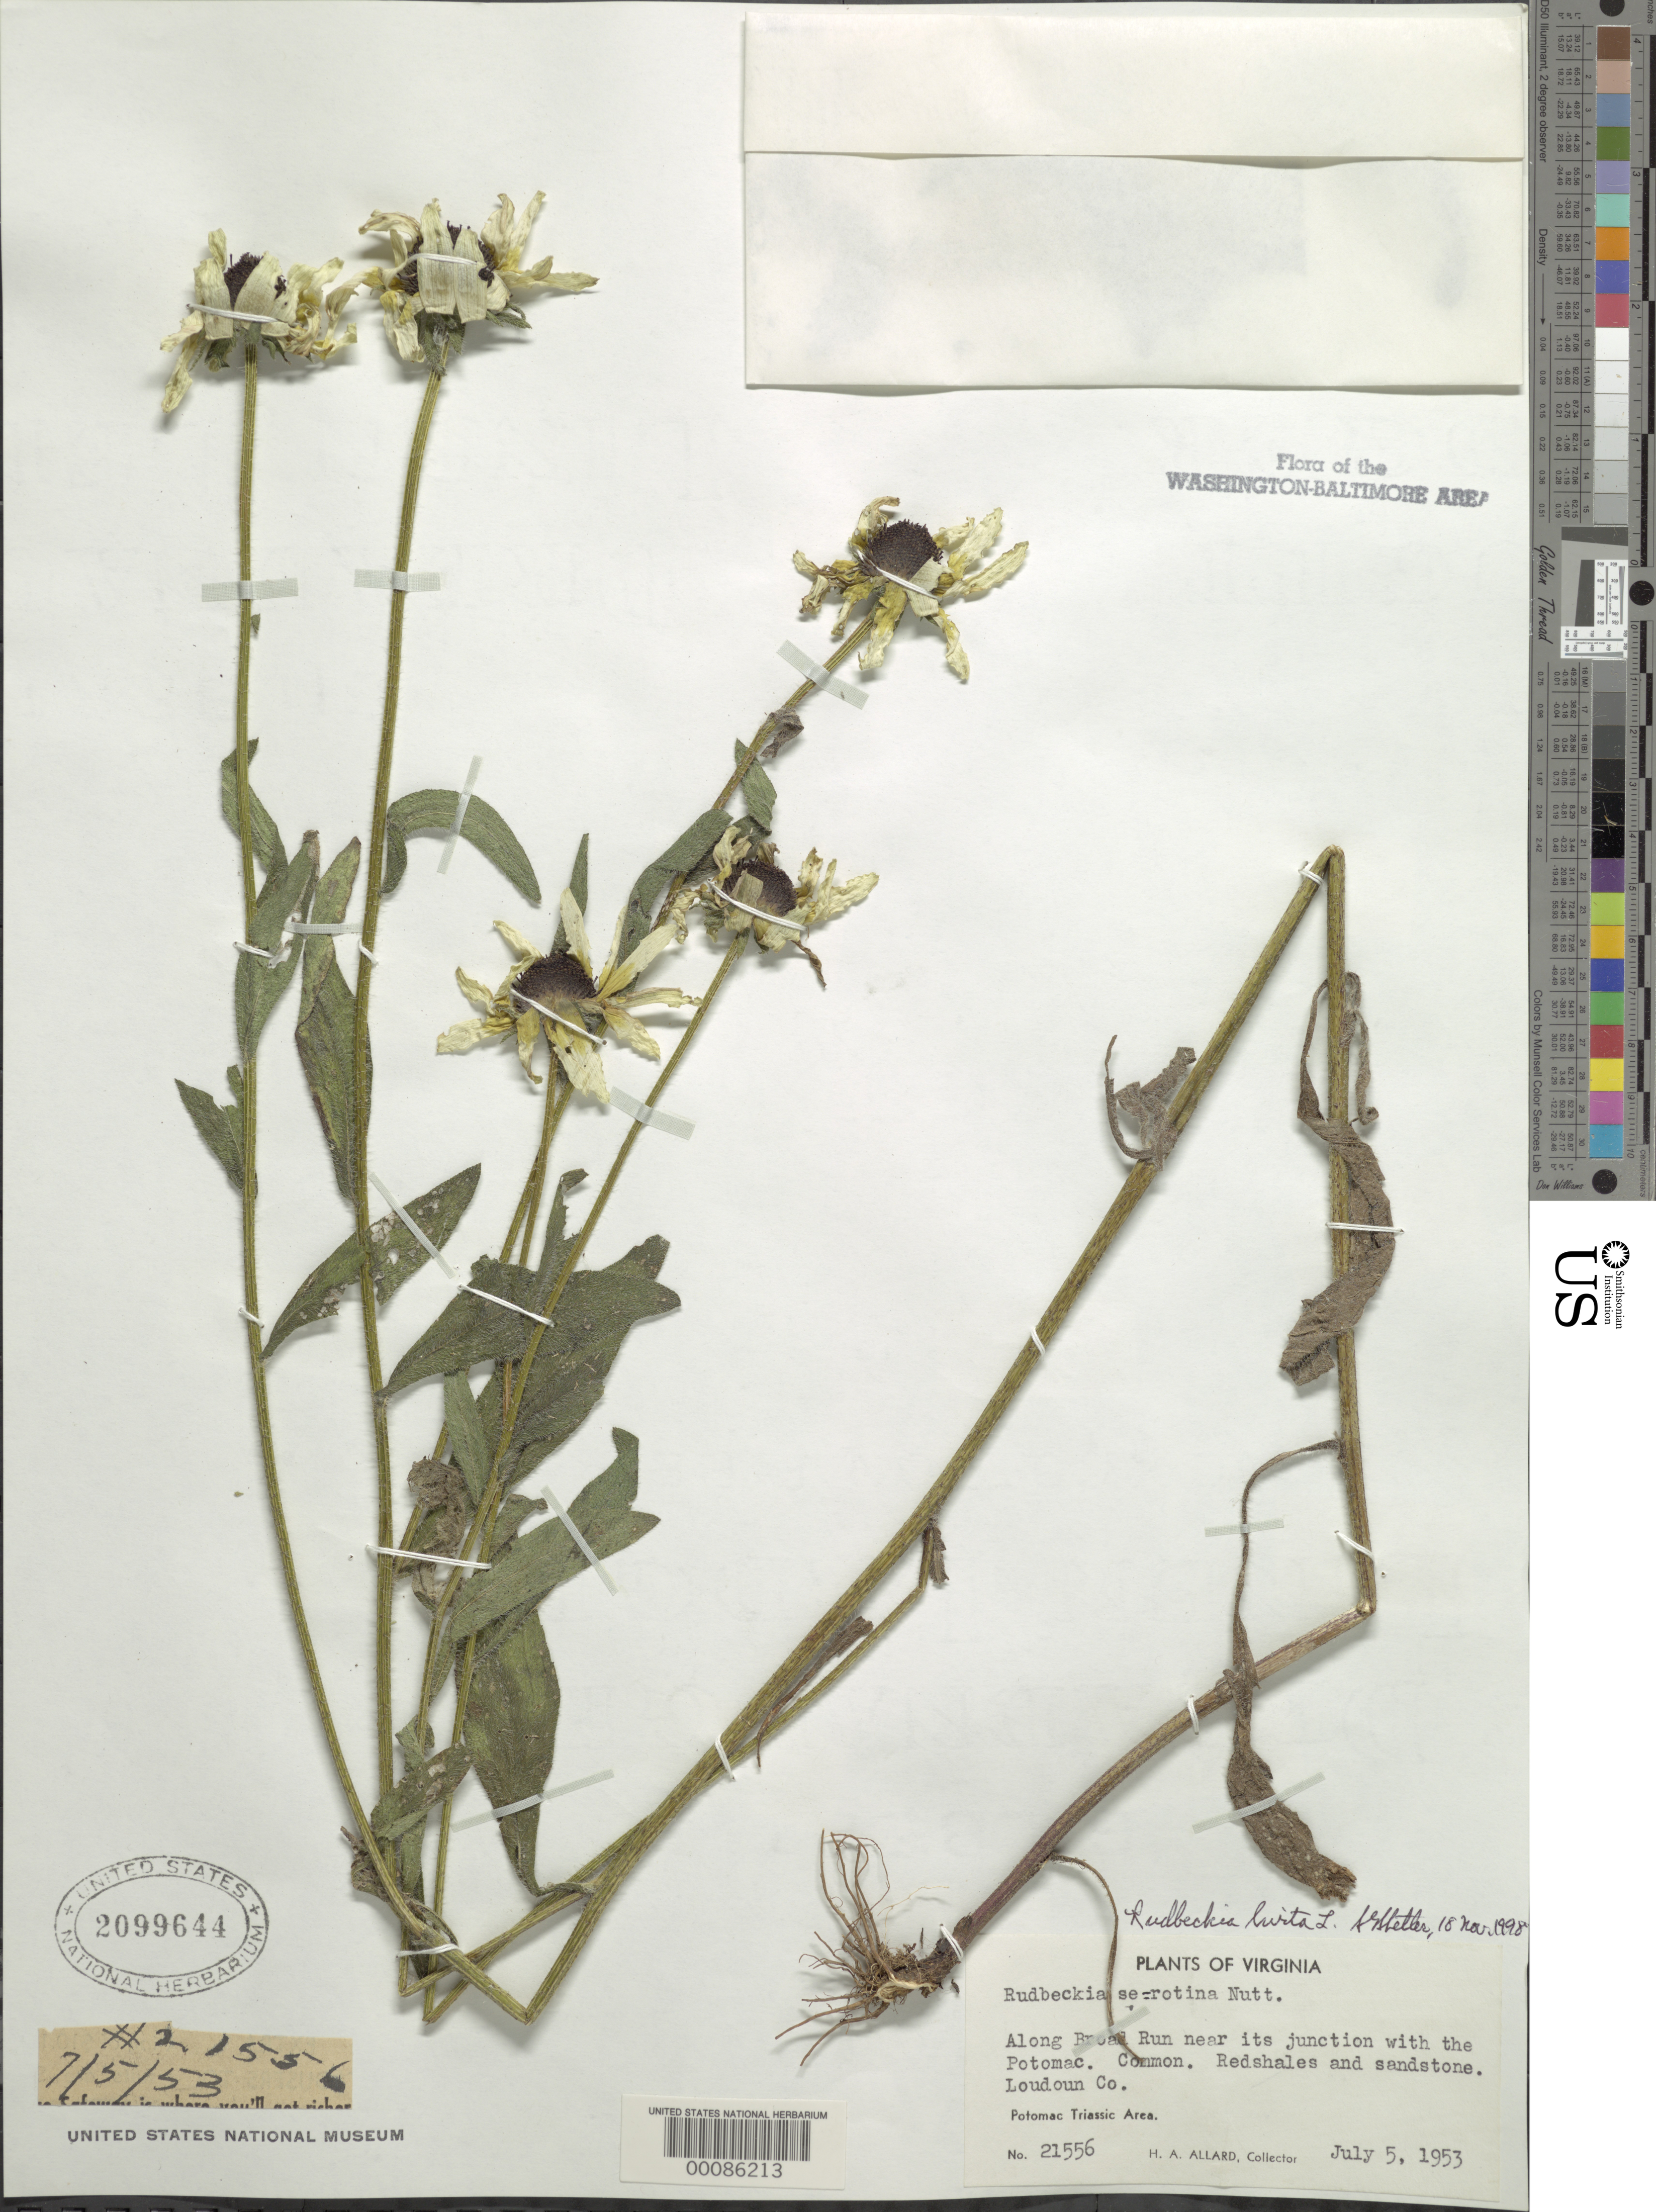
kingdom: Plantae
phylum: Tracheophyta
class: Magnoliopsida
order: Asterales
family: Asteraceae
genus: Rudbeckia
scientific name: Rudbeckia hirta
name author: L.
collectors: H. A. Allard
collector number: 21556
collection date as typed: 05 Jul 1953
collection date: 1953-07-05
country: United States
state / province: Virginia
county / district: Loudoun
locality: Broad Run near junction with Potomac C. & O. Canal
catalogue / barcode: US 2099644